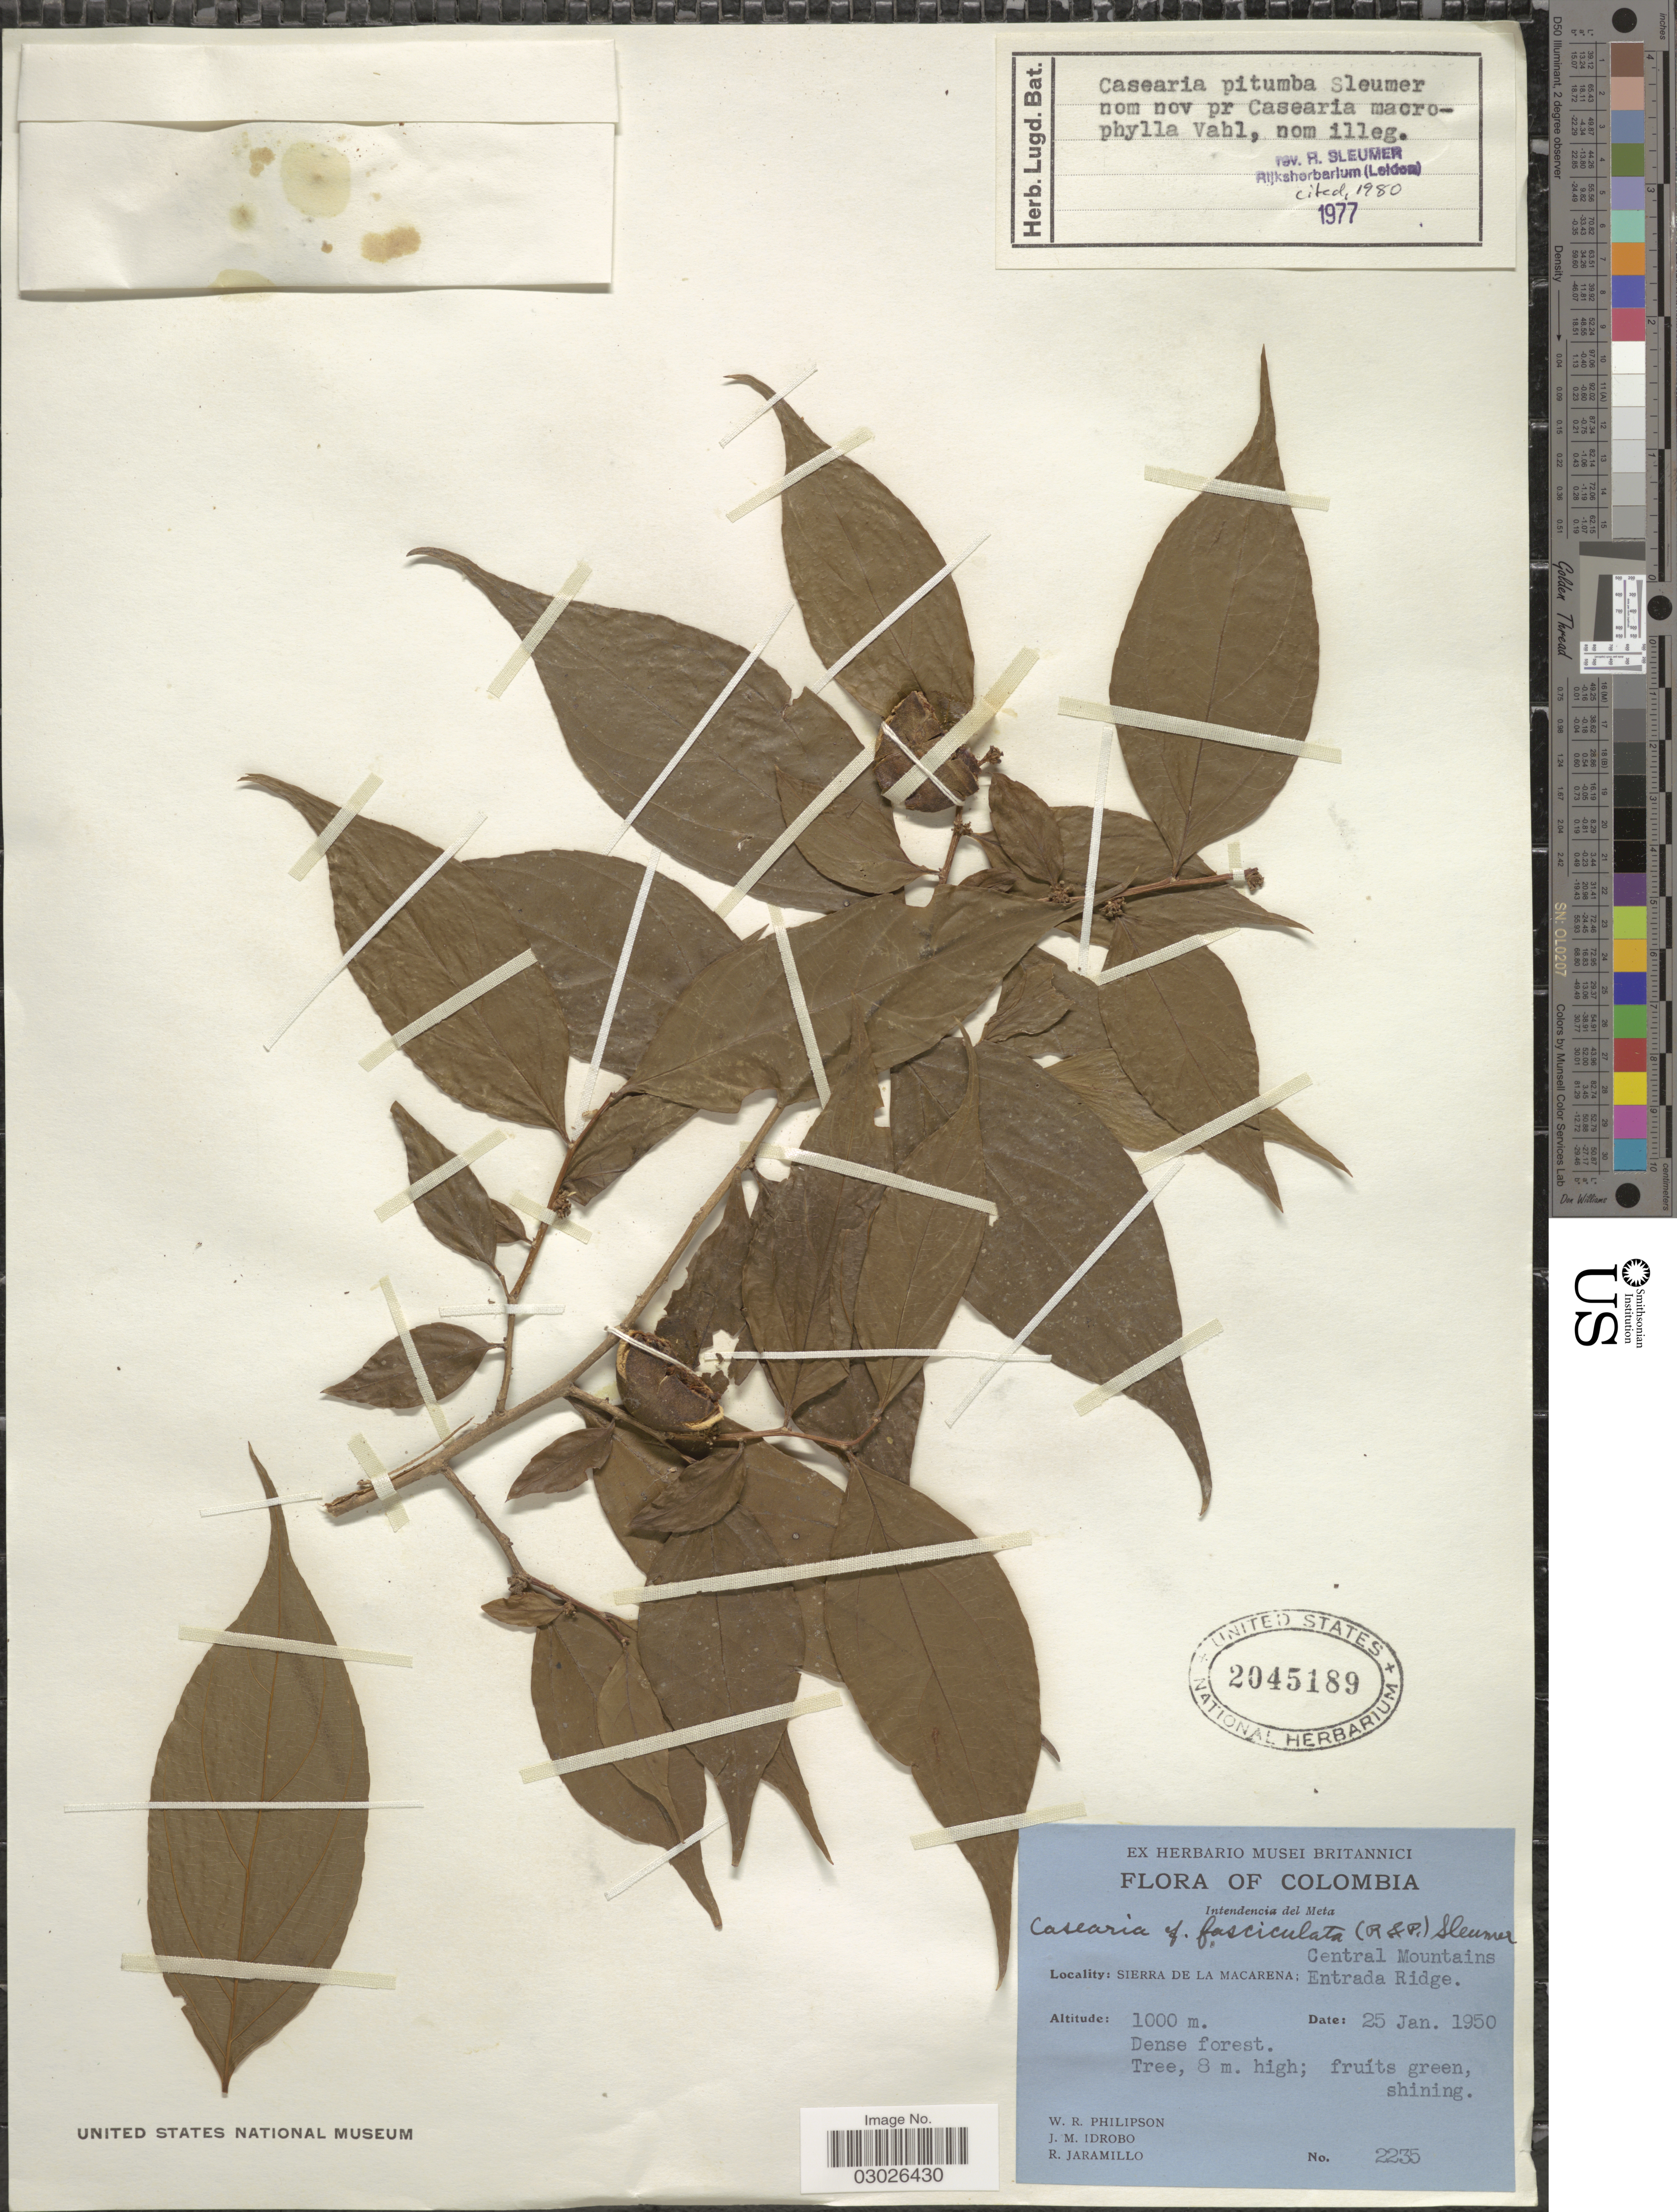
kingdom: Plantae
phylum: Tracheophyta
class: Magnoliopsida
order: Malpighiales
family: Salicaceae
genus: Casearia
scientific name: Casearia pitumba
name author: Sleumer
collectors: W. R. Philipson, J. M. Idrobo & R. Jaramillo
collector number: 2235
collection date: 1950-01-25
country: Colombia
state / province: Meta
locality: Intendencia del Meta. Central Mountains. Sierra de la Macarena: Entrada Ridge.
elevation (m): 1000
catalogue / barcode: US 2045189